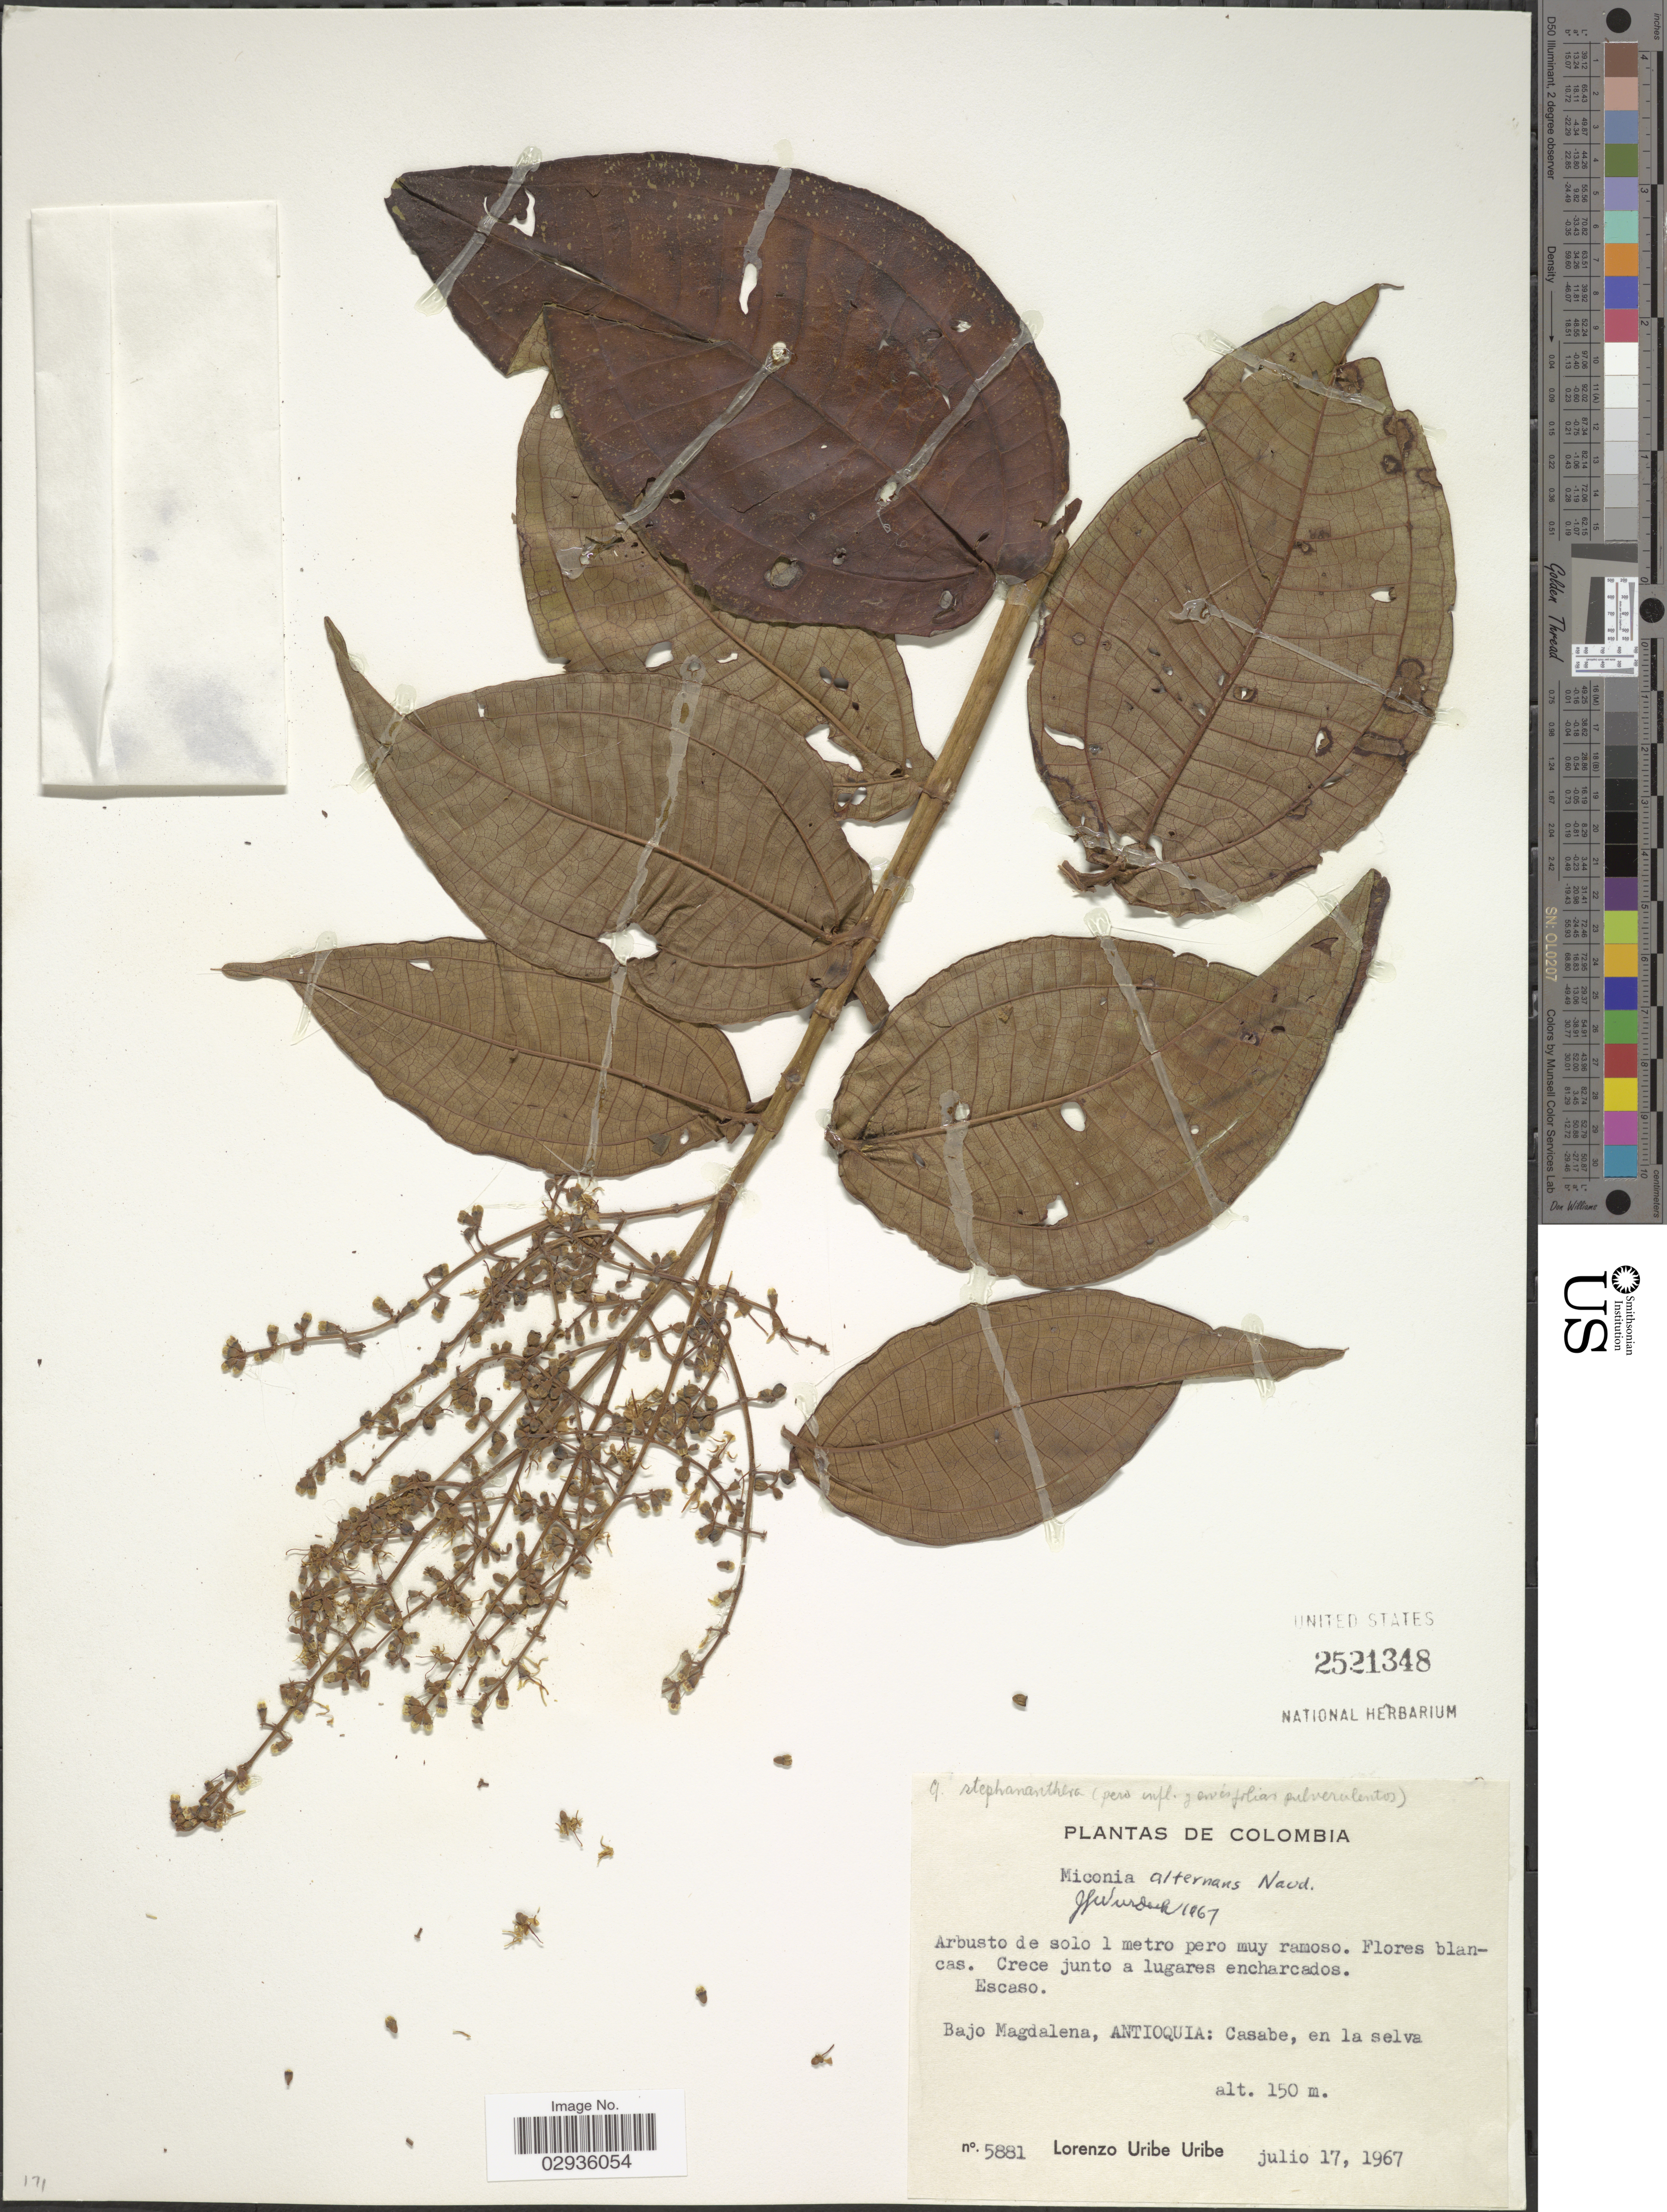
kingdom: Plantae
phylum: Tracheophyta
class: Magnoliopsida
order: Myrtales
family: Melastomataceae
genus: Miconia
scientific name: Miconia alternans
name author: Naudin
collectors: L. Uribe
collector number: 5881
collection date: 1967-07-17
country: Colombia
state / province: Antioquia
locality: Bajo Magdalena. Casabe, en la selva.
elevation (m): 150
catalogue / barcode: US 2521348